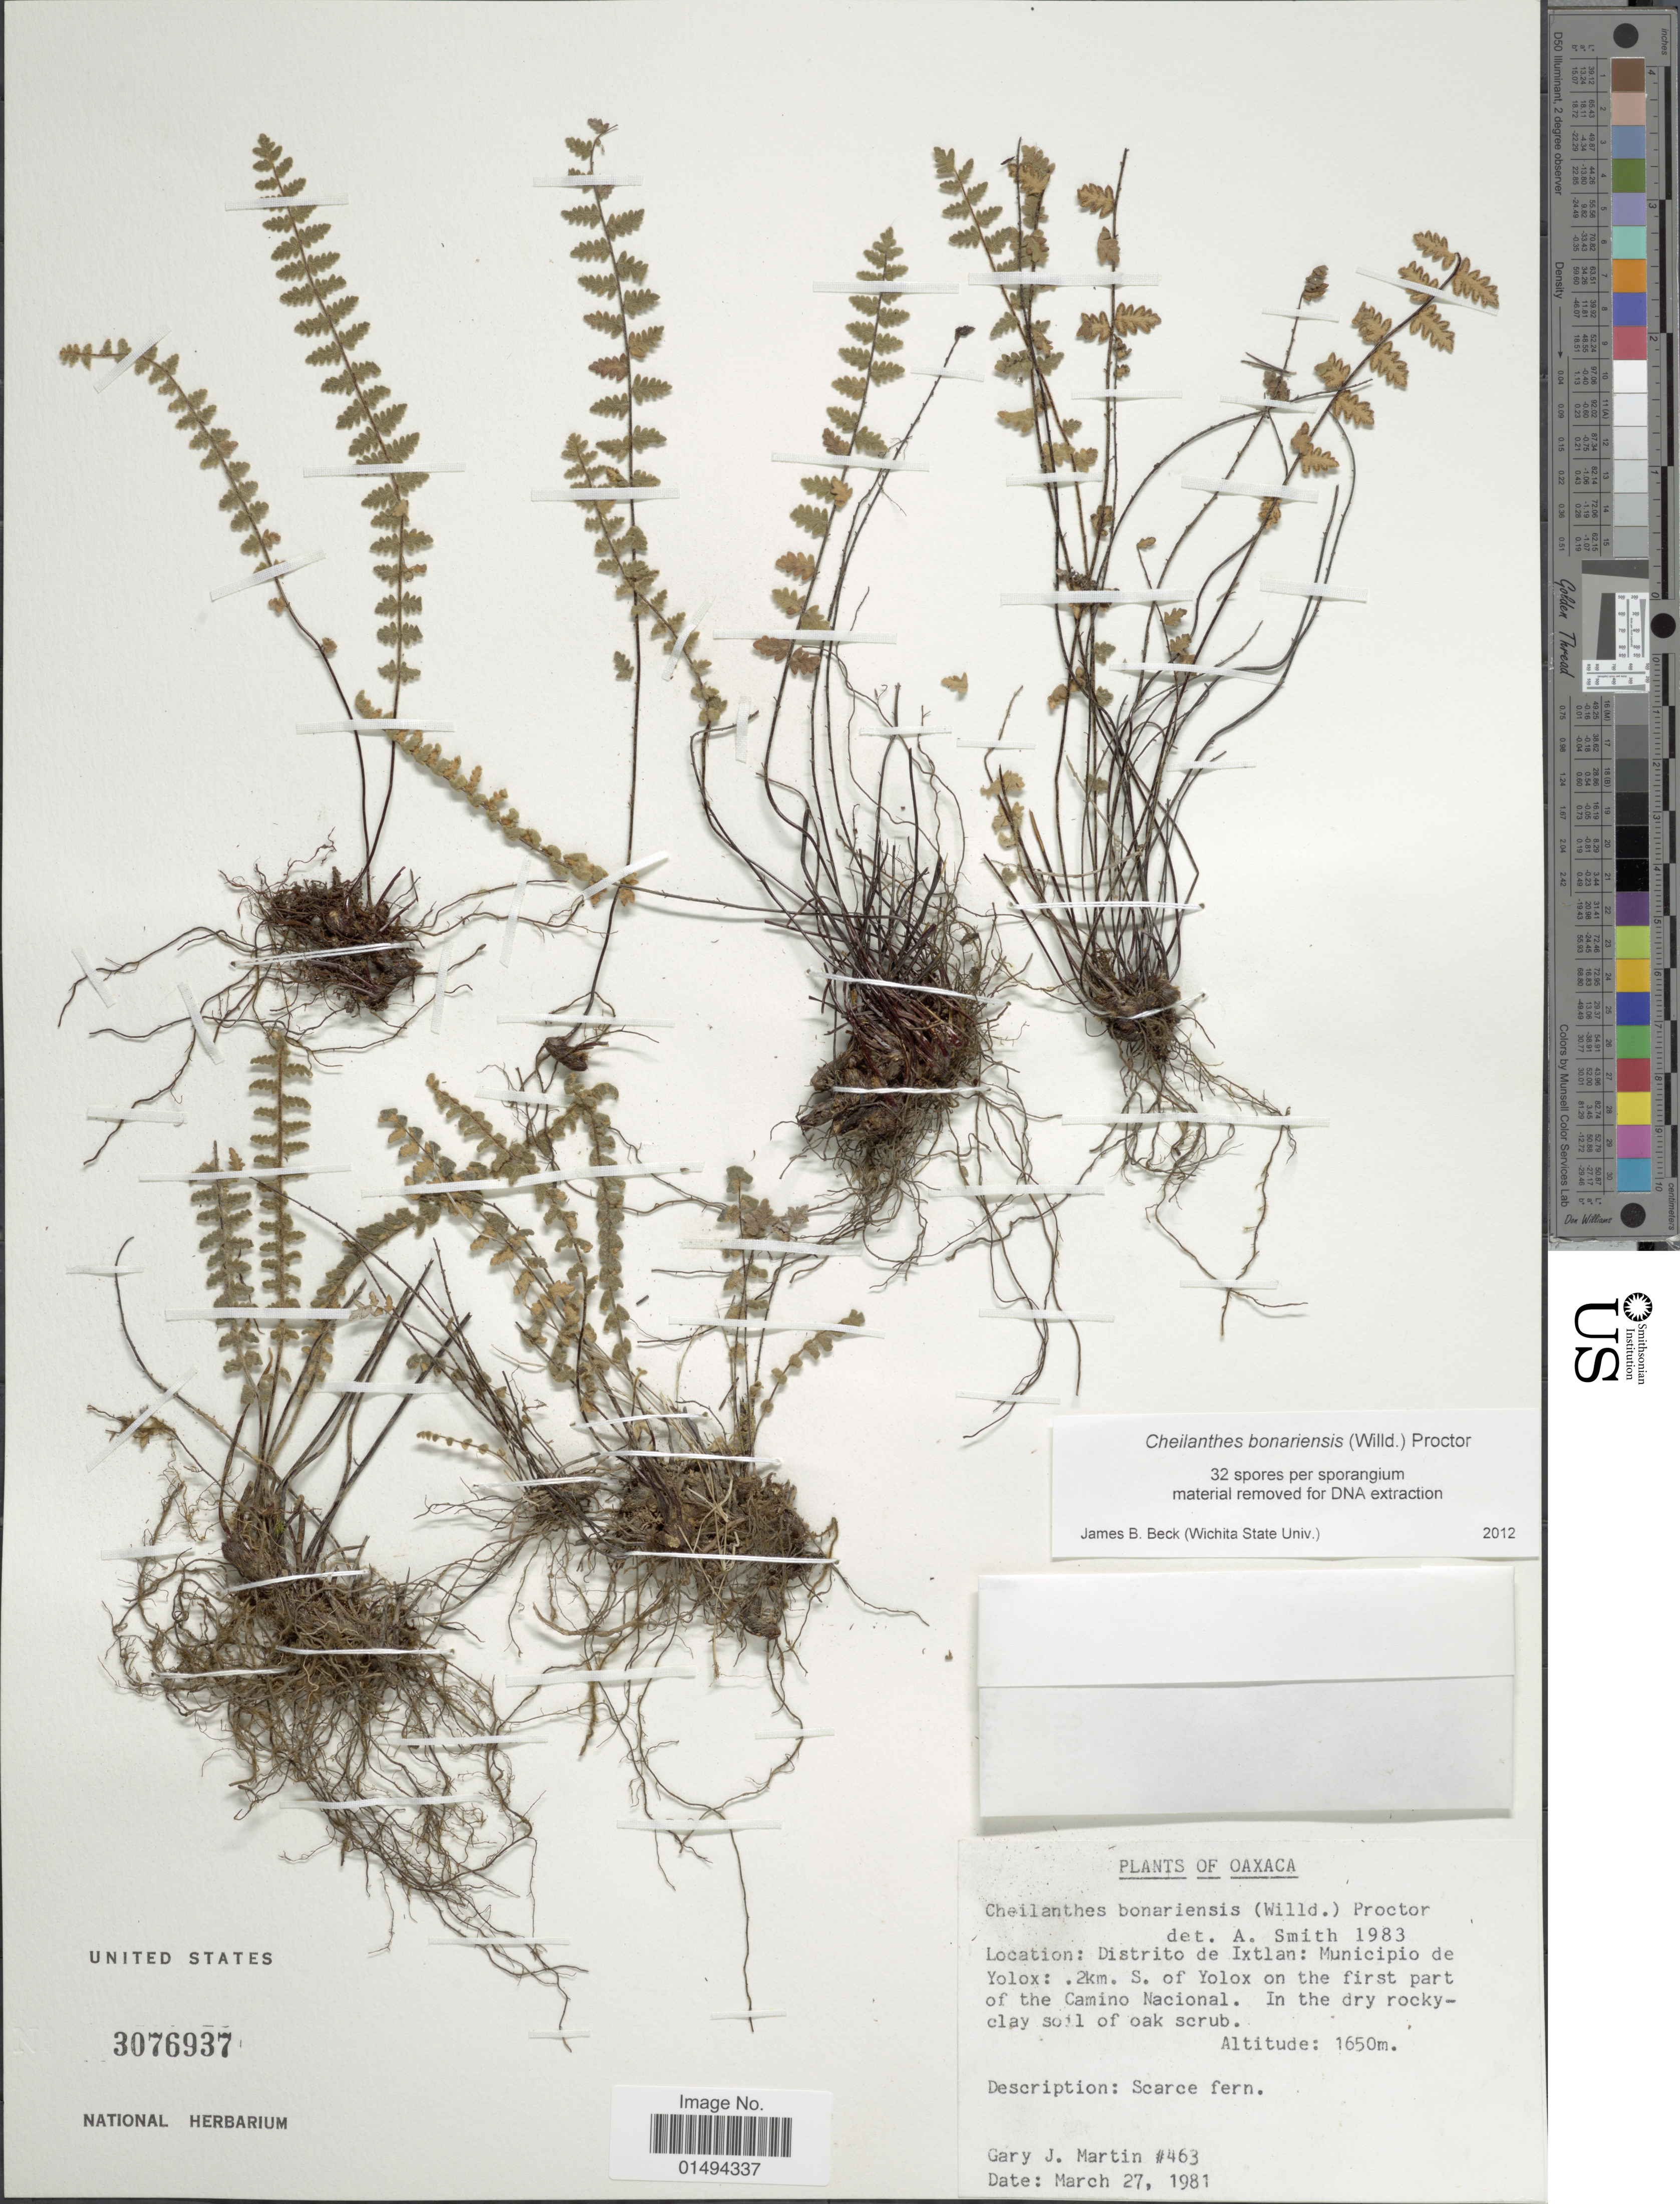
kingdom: Plantae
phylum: Tracheophyta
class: Polypodiopsida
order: Polypodiales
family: Pteridaceae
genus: Myriopteris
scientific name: Myriopteris aurea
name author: (Poir.) Grusz & Windham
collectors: G. J. Martin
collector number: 463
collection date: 1981-03-27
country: Mexico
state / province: Oaxaca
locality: Distrito de Ixtlan: Municipio de Yolox; 2 km. s. of Yolox on the first part of the Camino Nacional.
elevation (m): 1650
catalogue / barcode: US 3076937